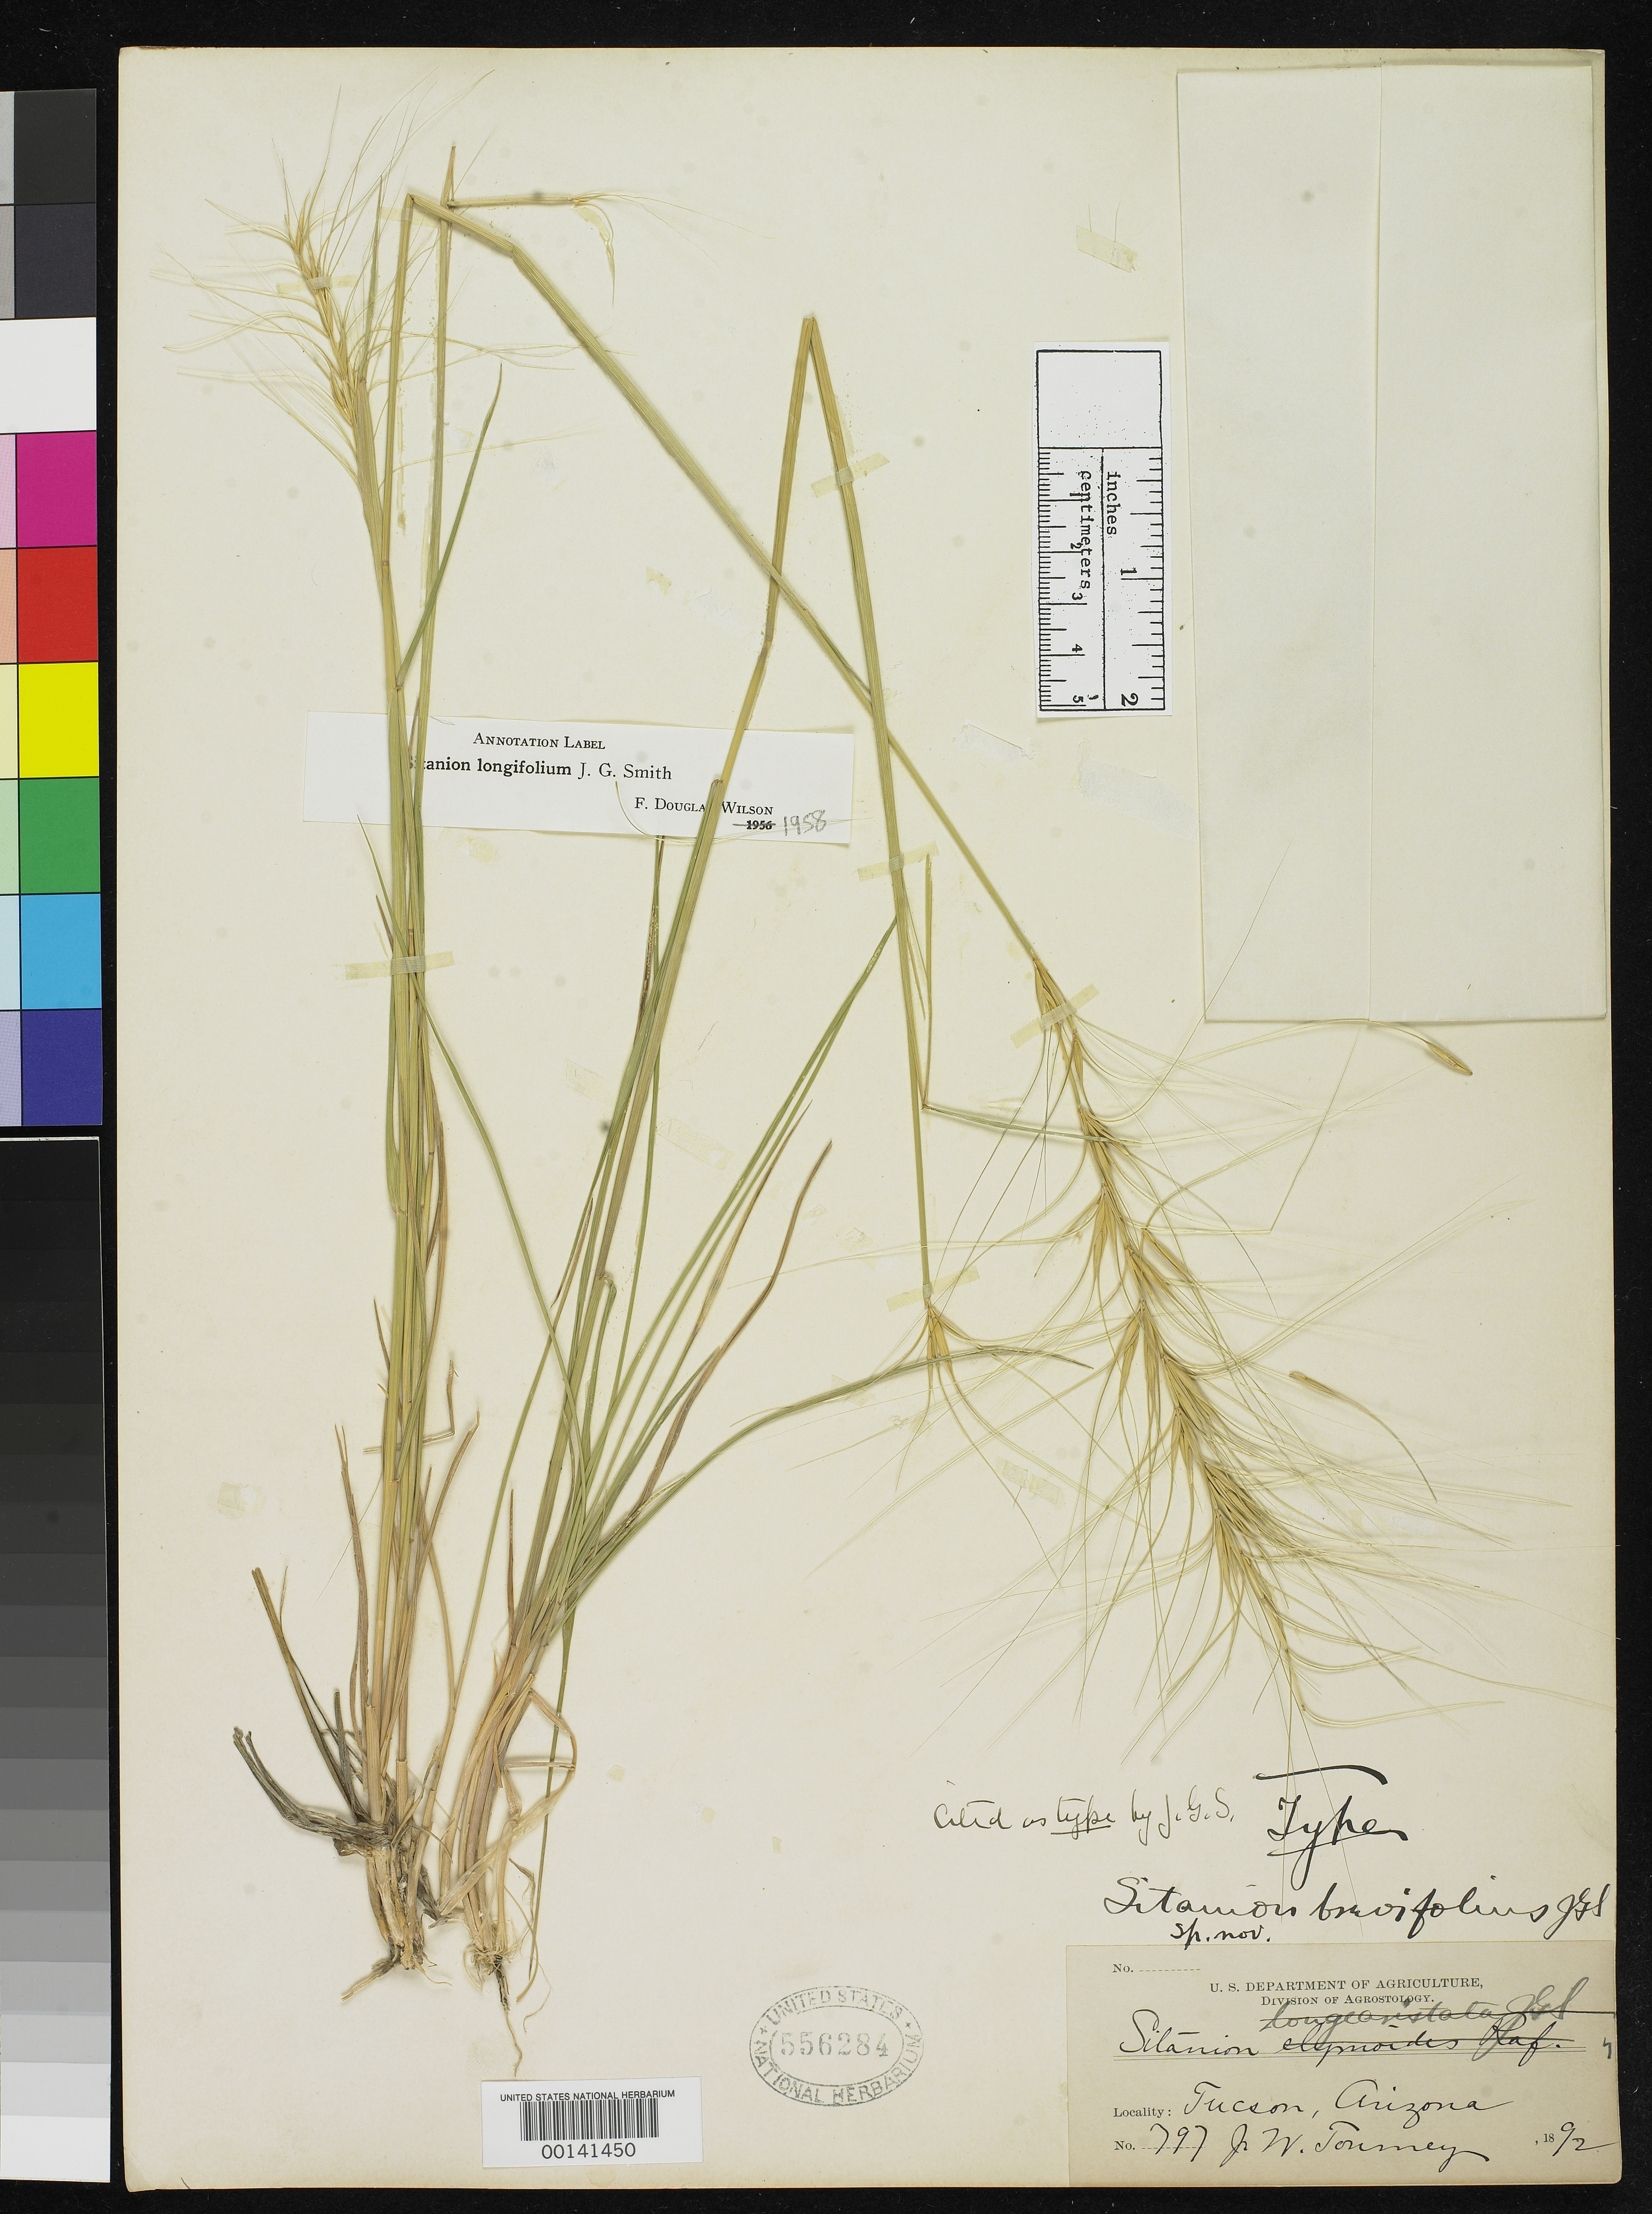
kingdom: Plantae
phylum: Tracheophyta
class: Liliopsida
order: Poales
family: Poaceae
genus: Sitanion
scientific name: Sitanion brevifolium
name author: J.G. Sm.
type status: Isotype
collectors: J. W. Toumey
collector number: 797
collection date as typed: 1892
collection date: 1892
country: United States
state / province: Arizona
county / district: Pima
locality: Tucson.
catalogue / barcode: US 556284